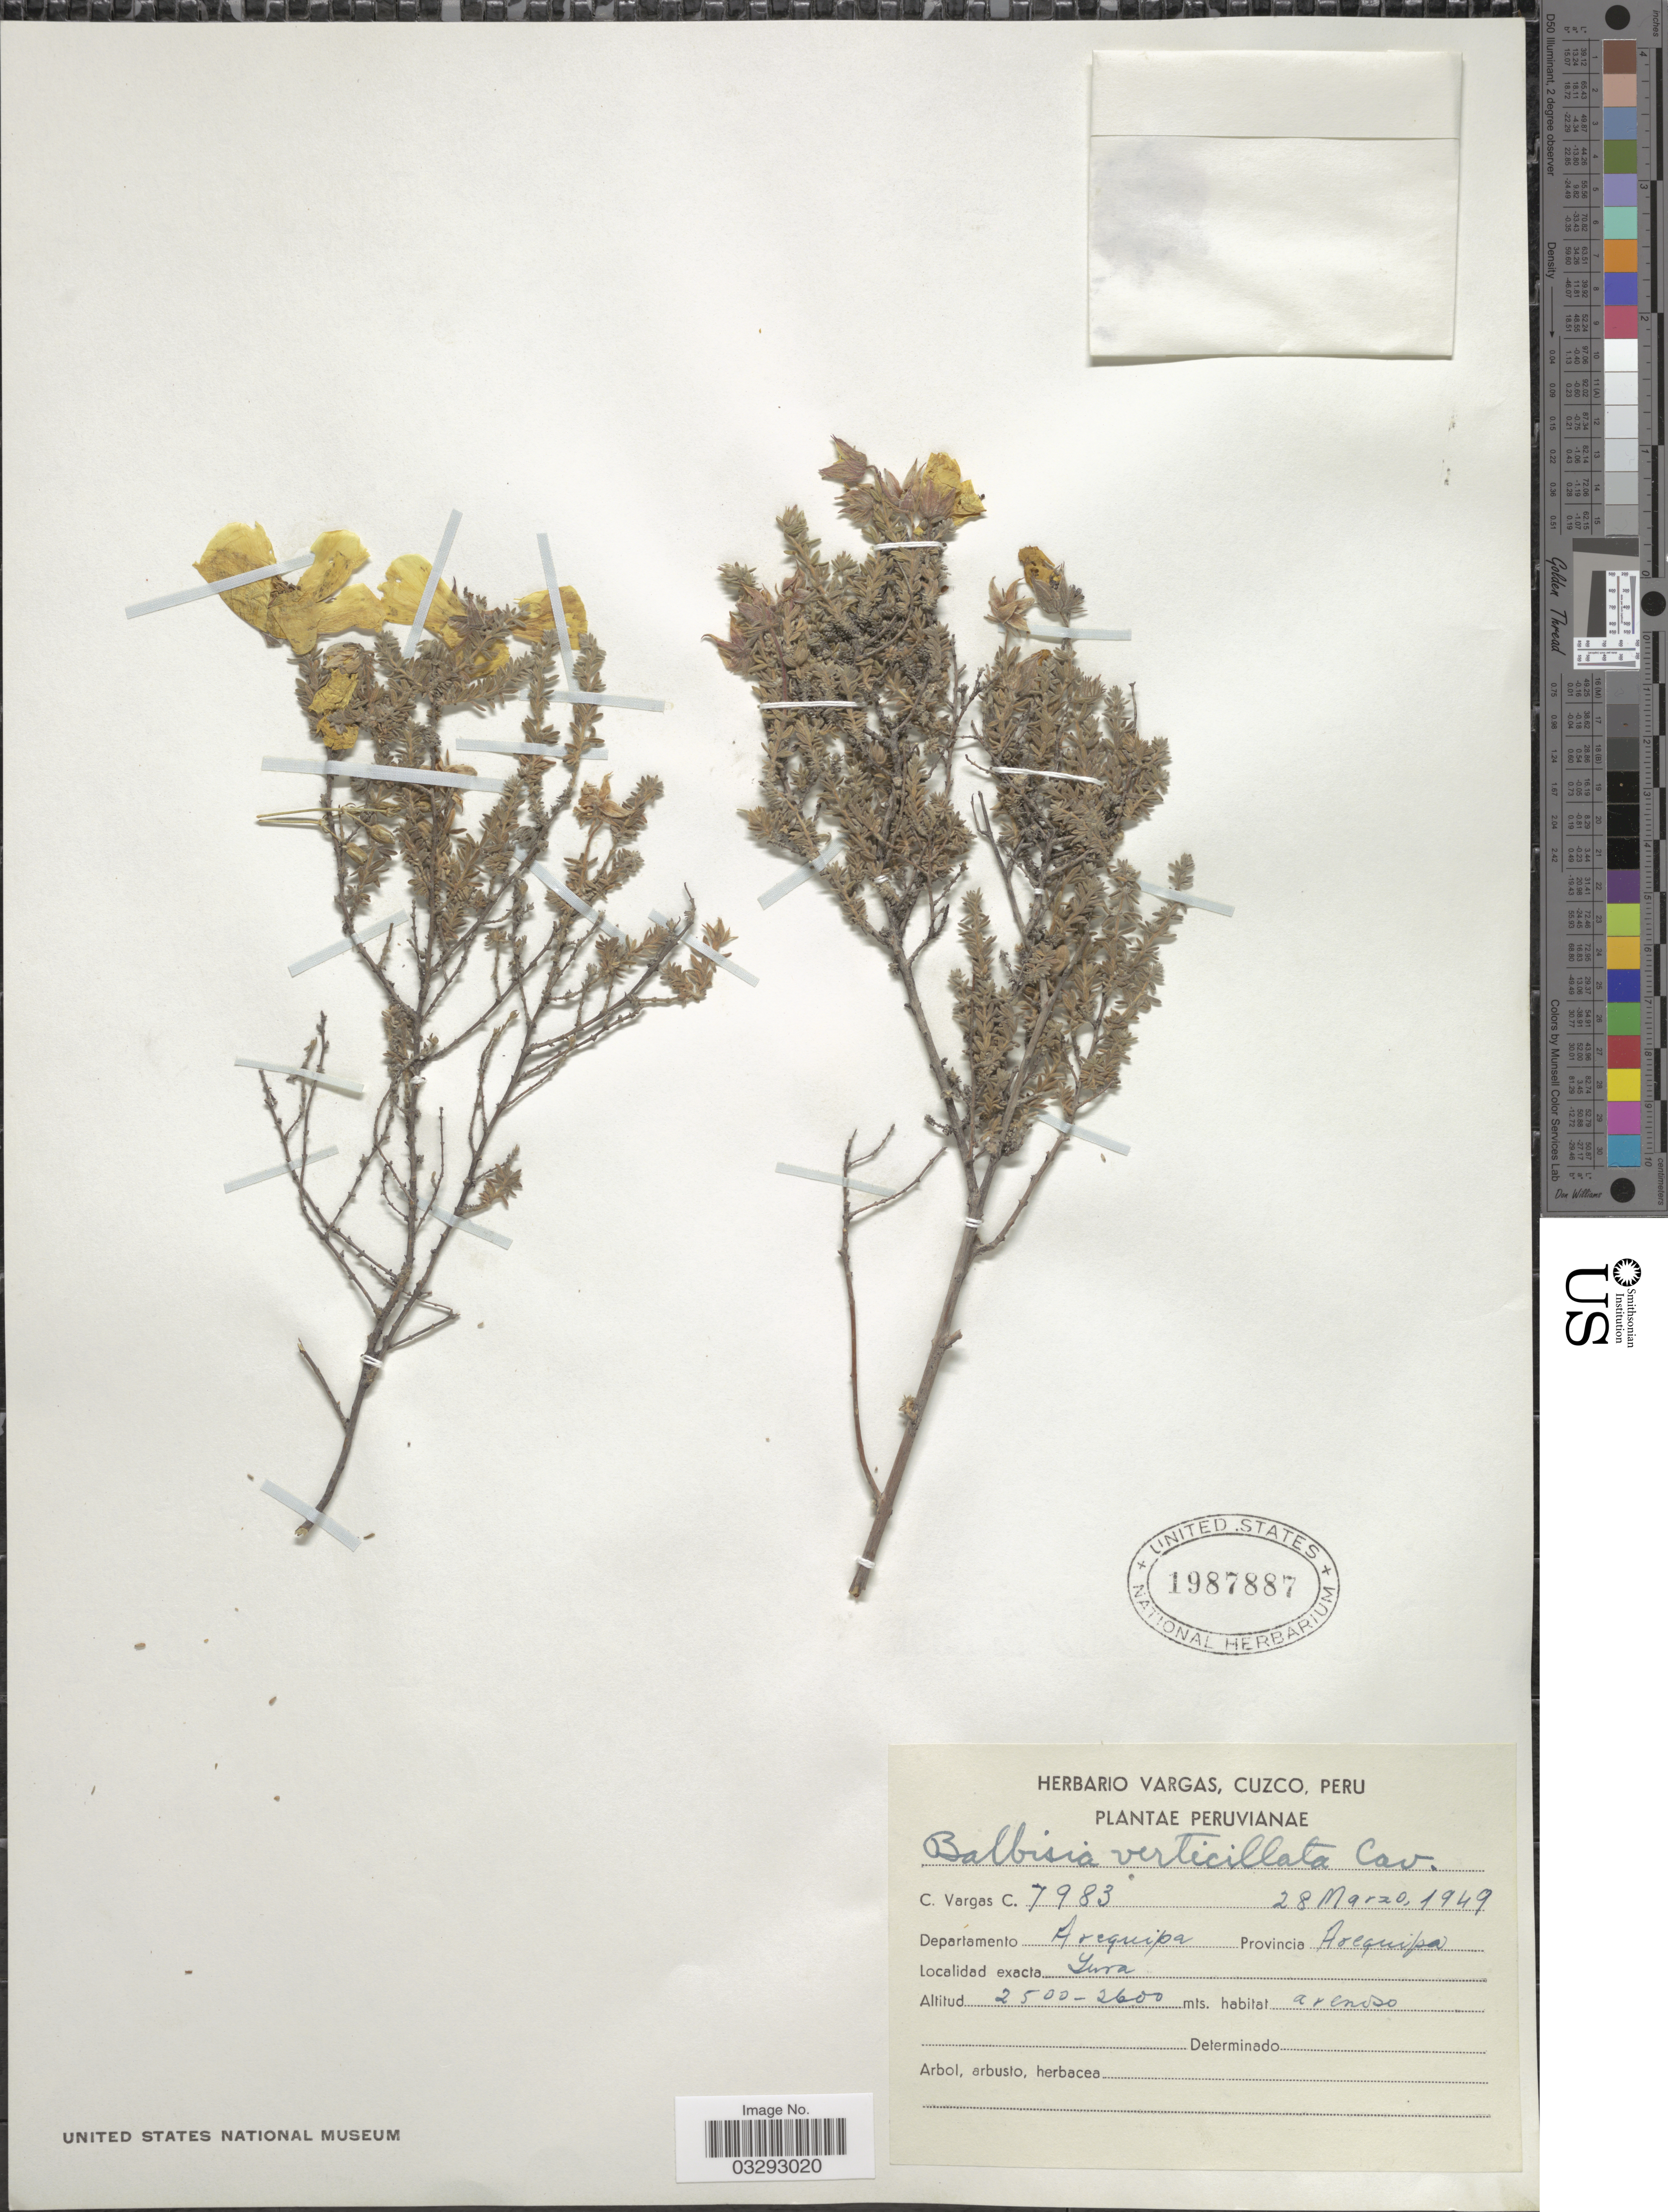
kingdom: Plantae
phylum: Tracheophyta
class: Magnoliopsida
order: Geraniales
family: Vivianiaceae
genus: Balbisia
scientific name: Balbisia weberbaueri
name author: R. Knuth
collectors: C. Vargas Calderón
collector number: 7983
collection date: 1949-03-28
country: Peru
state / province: Arequipa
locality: Departamento Arequipa. Provincia Arequipa. Yura.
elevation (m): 2500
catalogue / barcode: US 1987887